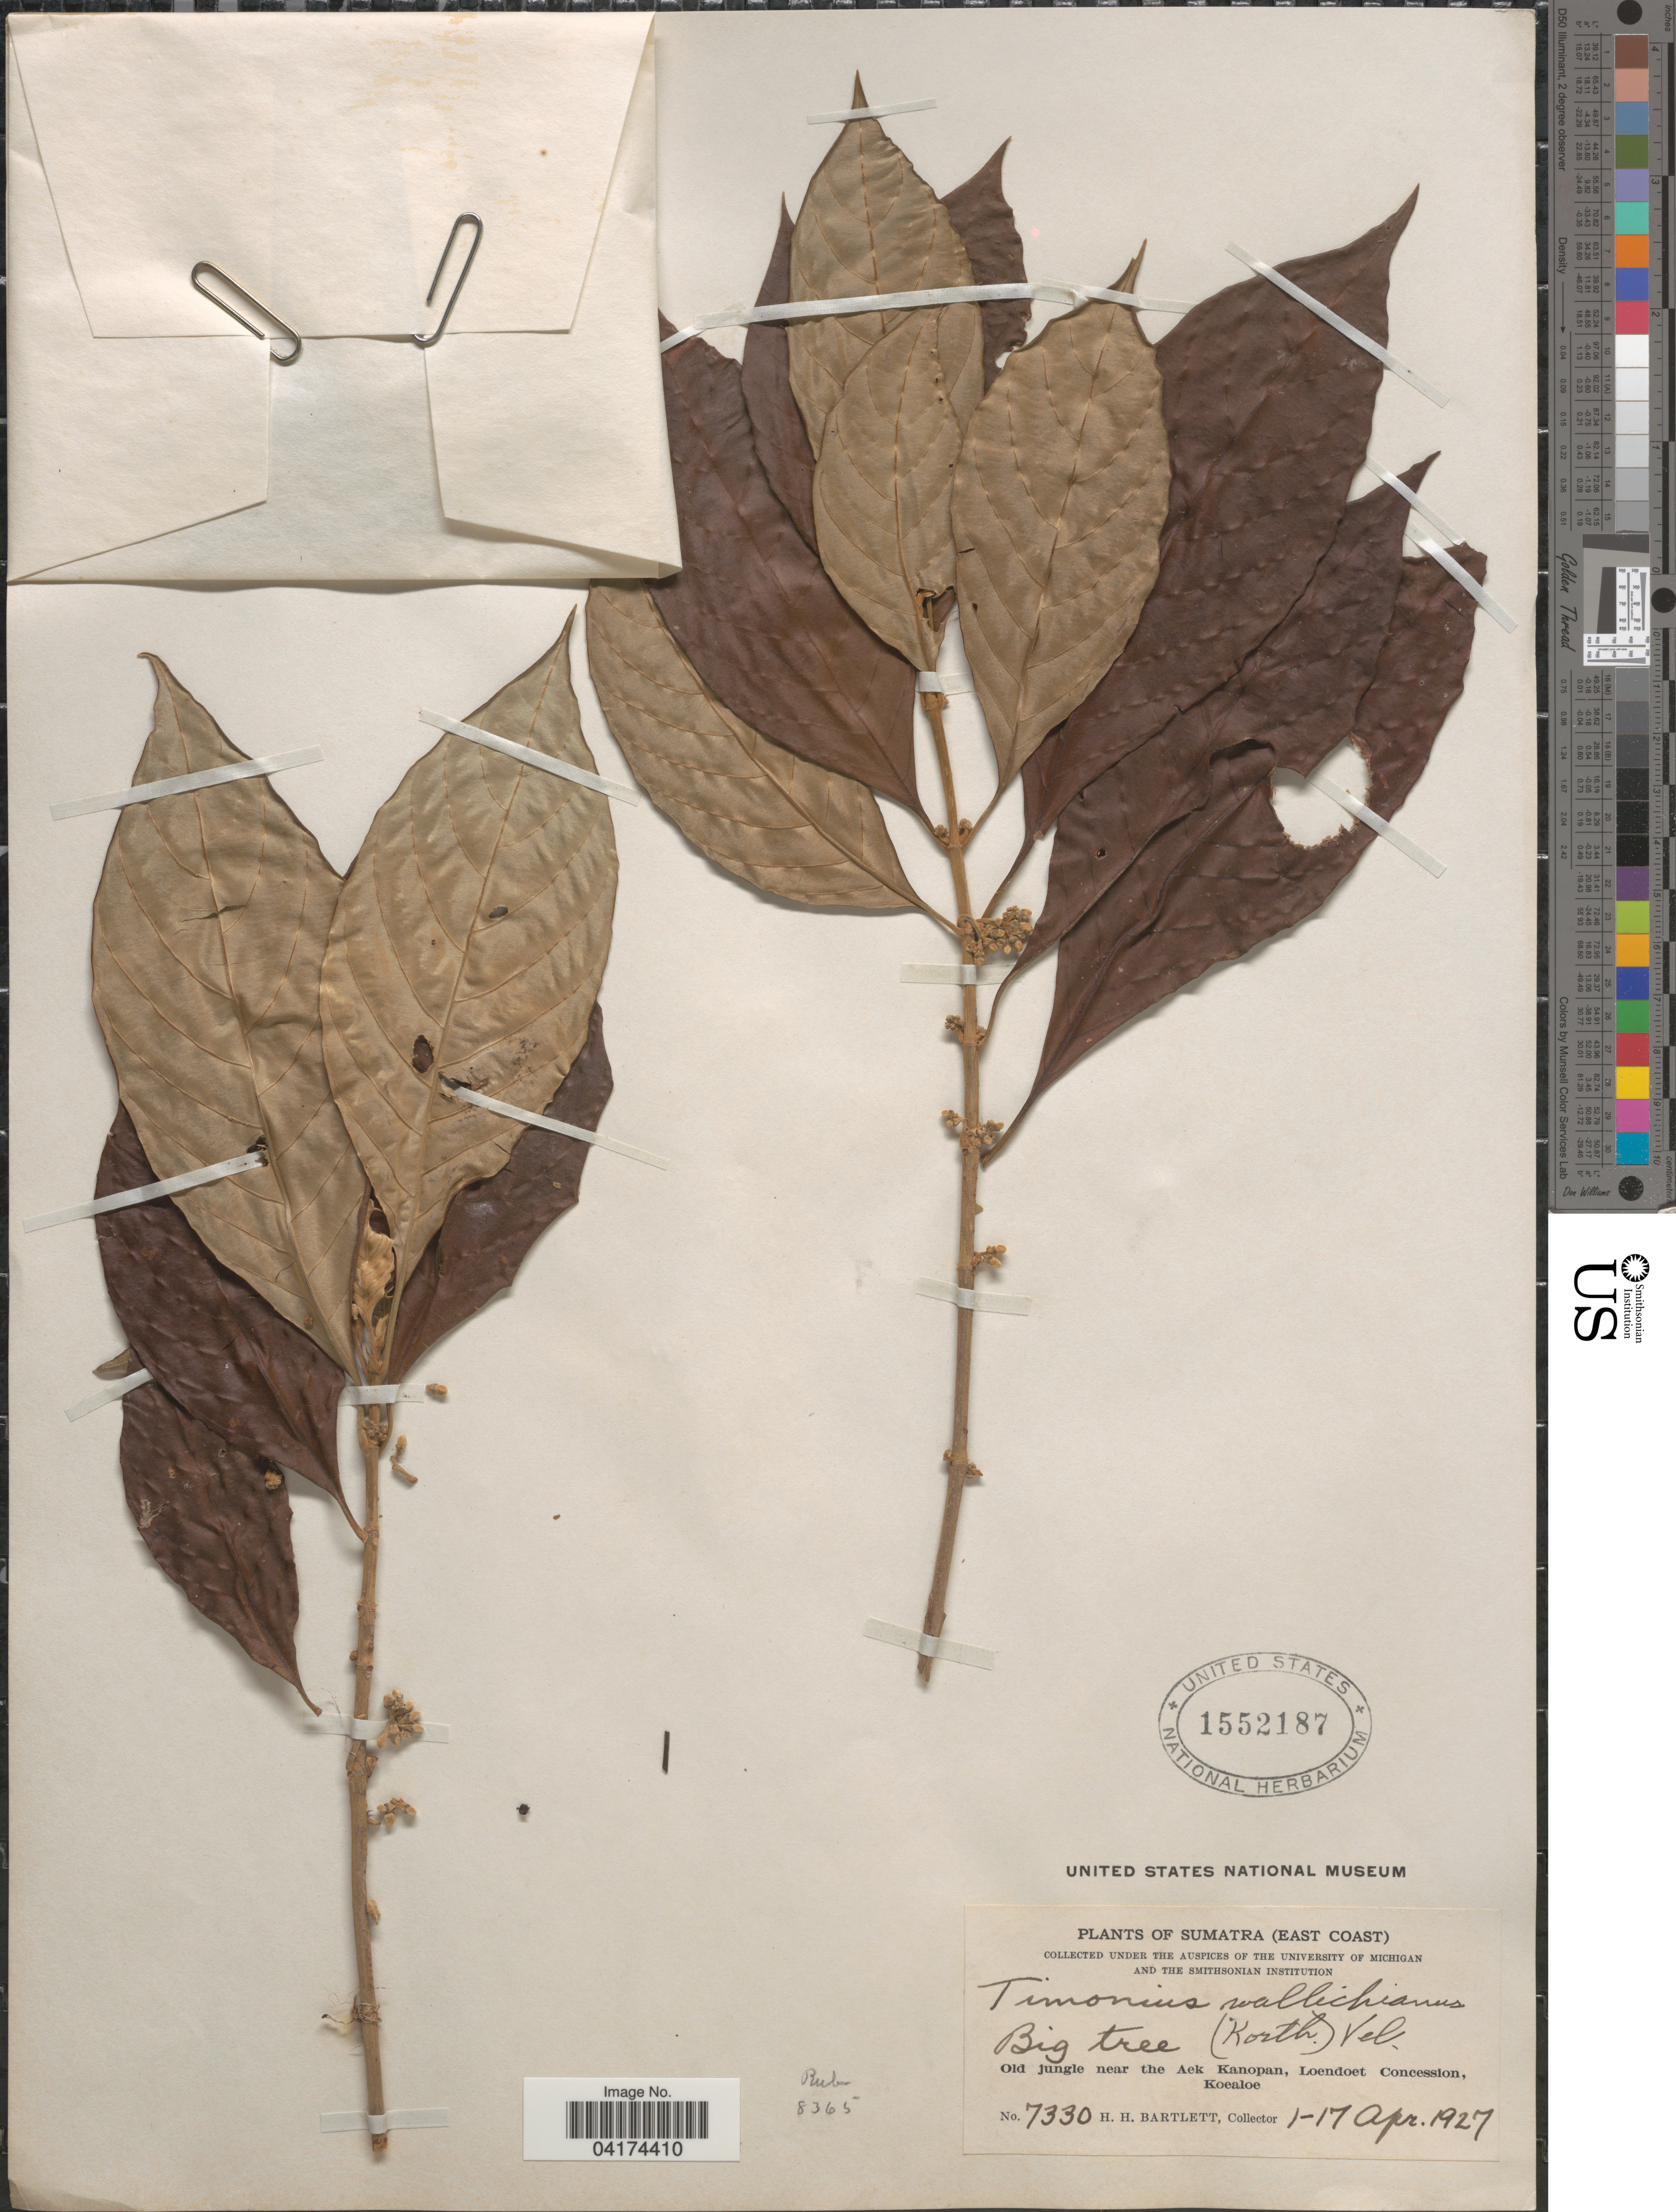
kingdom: Plantae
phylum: Tracheophyta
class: Magnoliopsida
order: Gentianales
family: Rubiaceae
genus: Timonius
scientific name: Timonius wallichianus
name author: Valeton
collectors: H. H. Bartlett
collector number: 7330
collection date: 1927-04-01/1927-04-17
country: Indonesia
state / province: Sumatra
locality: (East Coast). Old jungle near the Aek Kanopan, Loendoet Concession, Koealoe.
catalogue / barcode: US 1552187